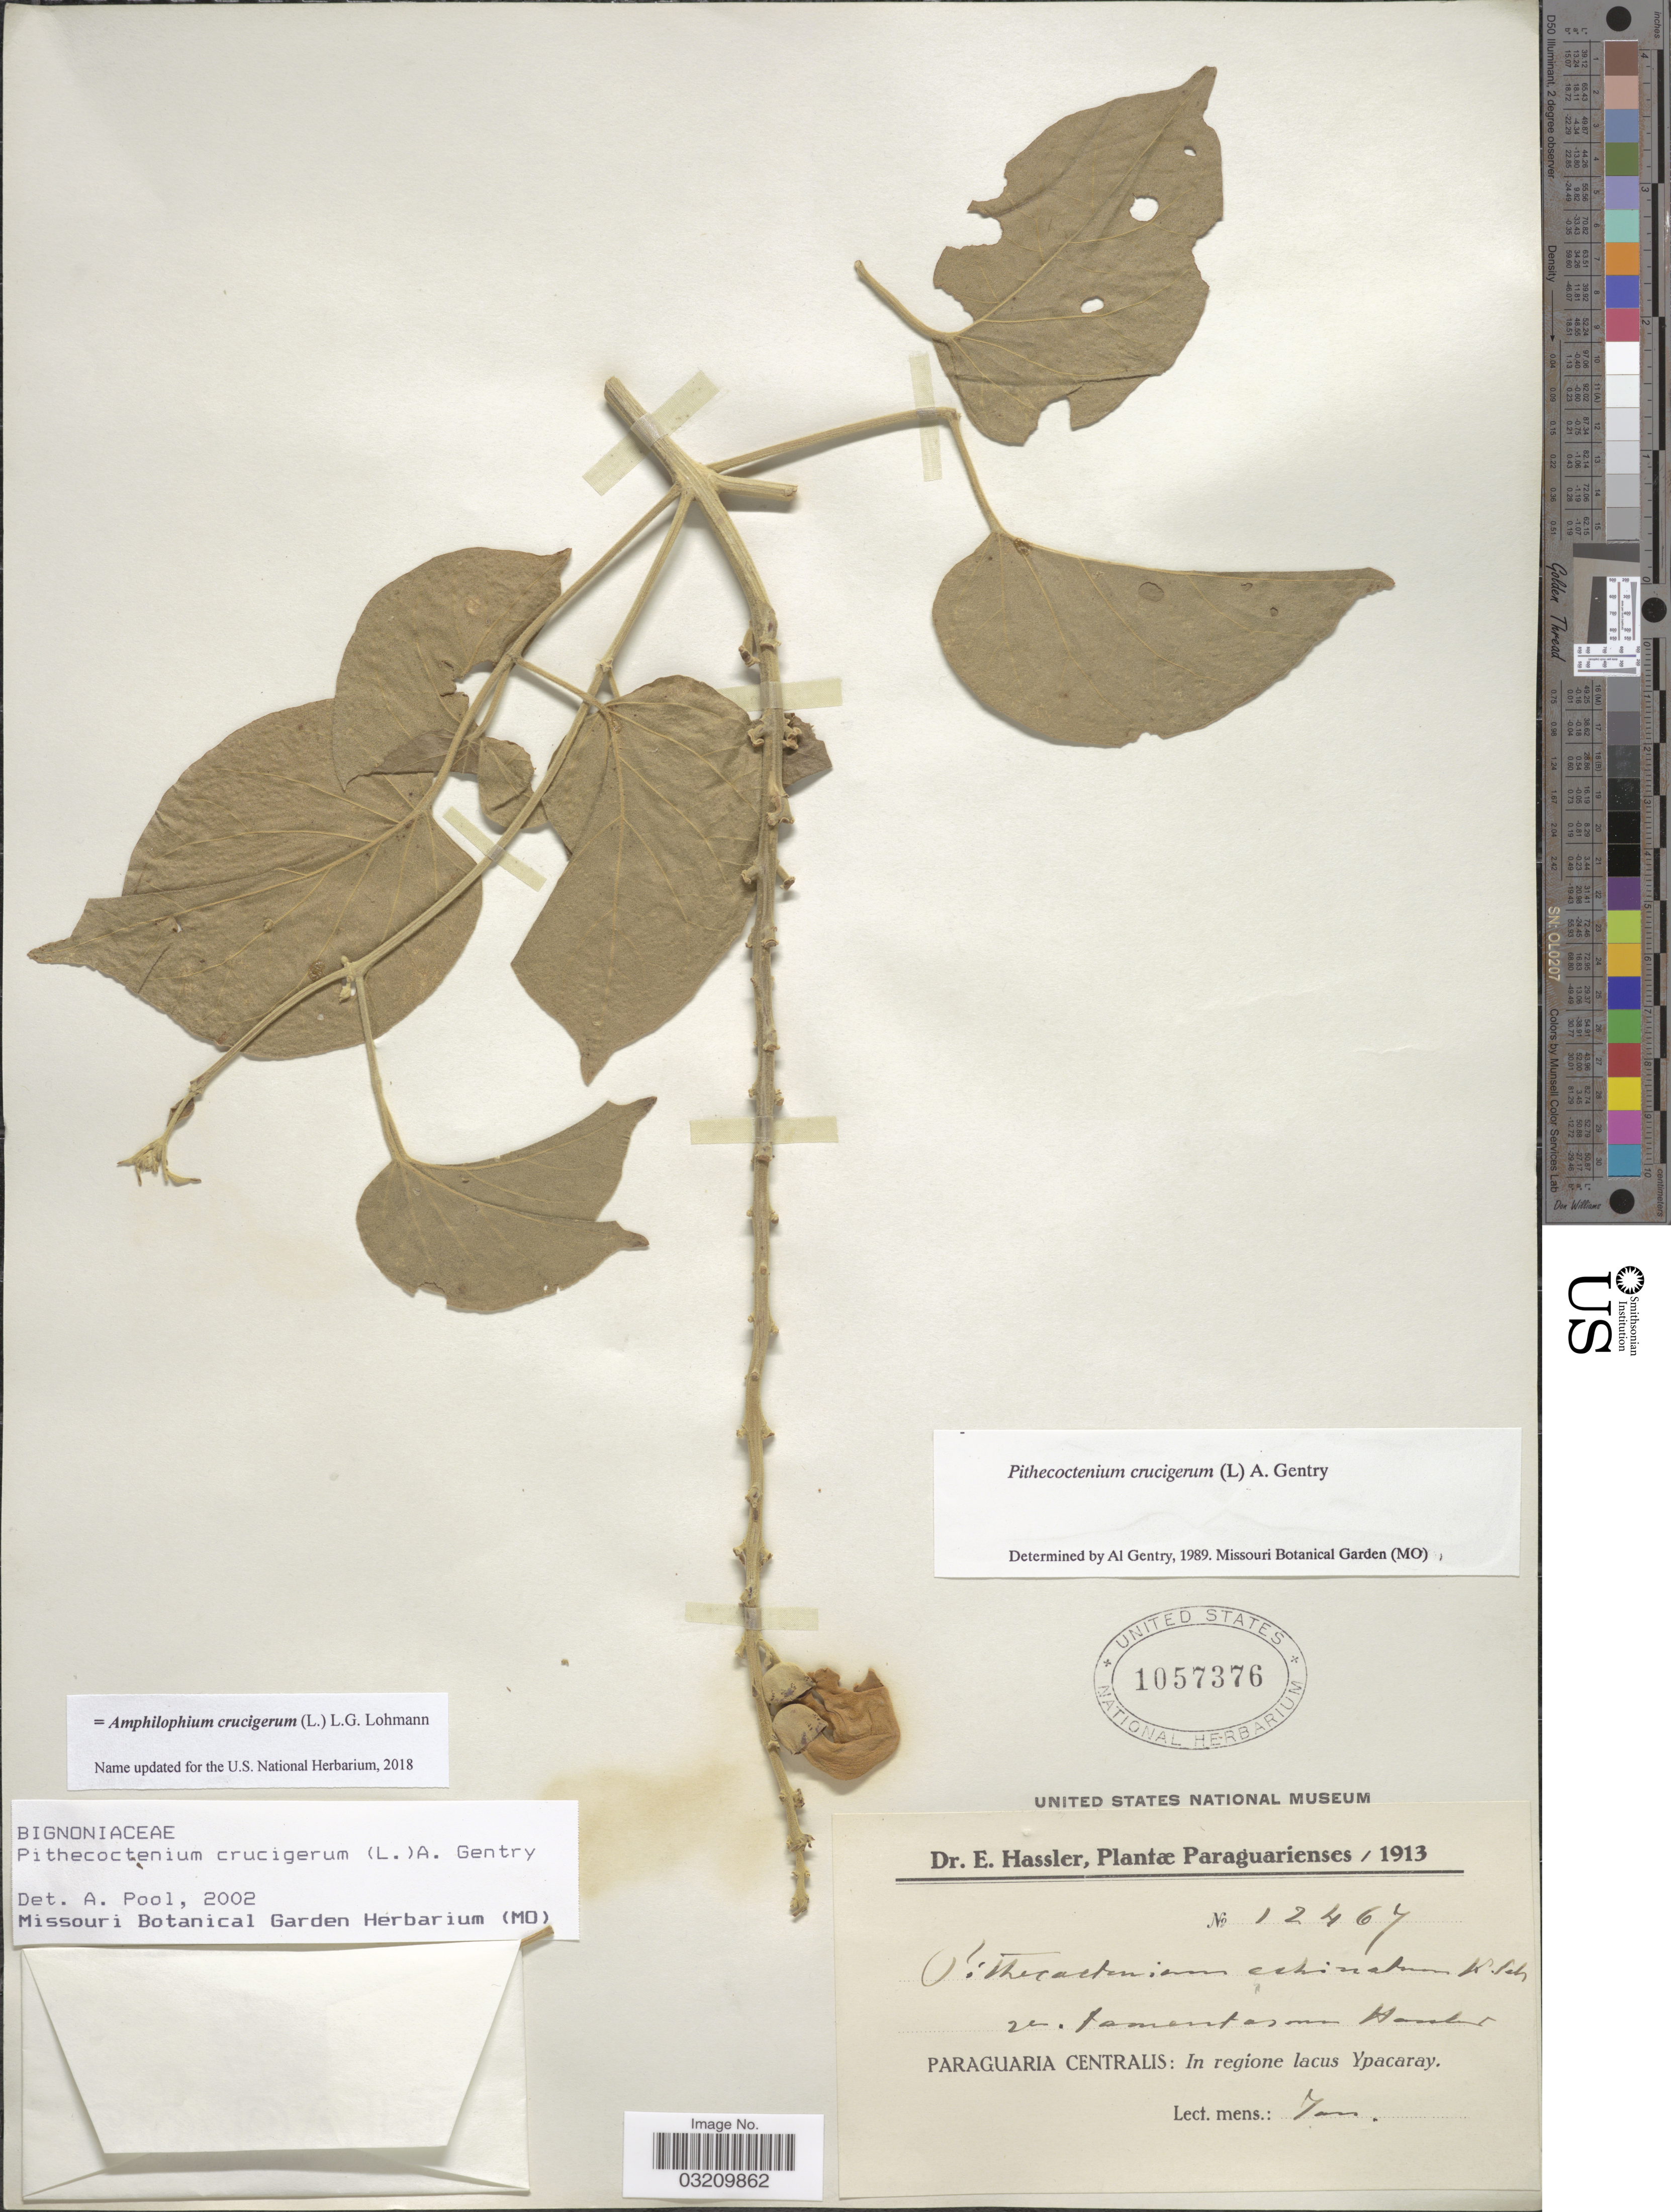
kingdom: Plantae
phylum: Tracheophyta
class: Magnoliopsida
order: Lamiales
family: Bignoniaceae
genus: Amphilophium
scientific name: Amphilophium crucigerum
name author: (L.) L.G. Lohmann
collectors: E. Hassler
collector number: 12467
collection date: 1913-01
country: Paraguay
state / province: Paraguari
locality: Paraguaria Centralis: In regione lacus Ypacaray.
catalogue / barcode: US 1057376